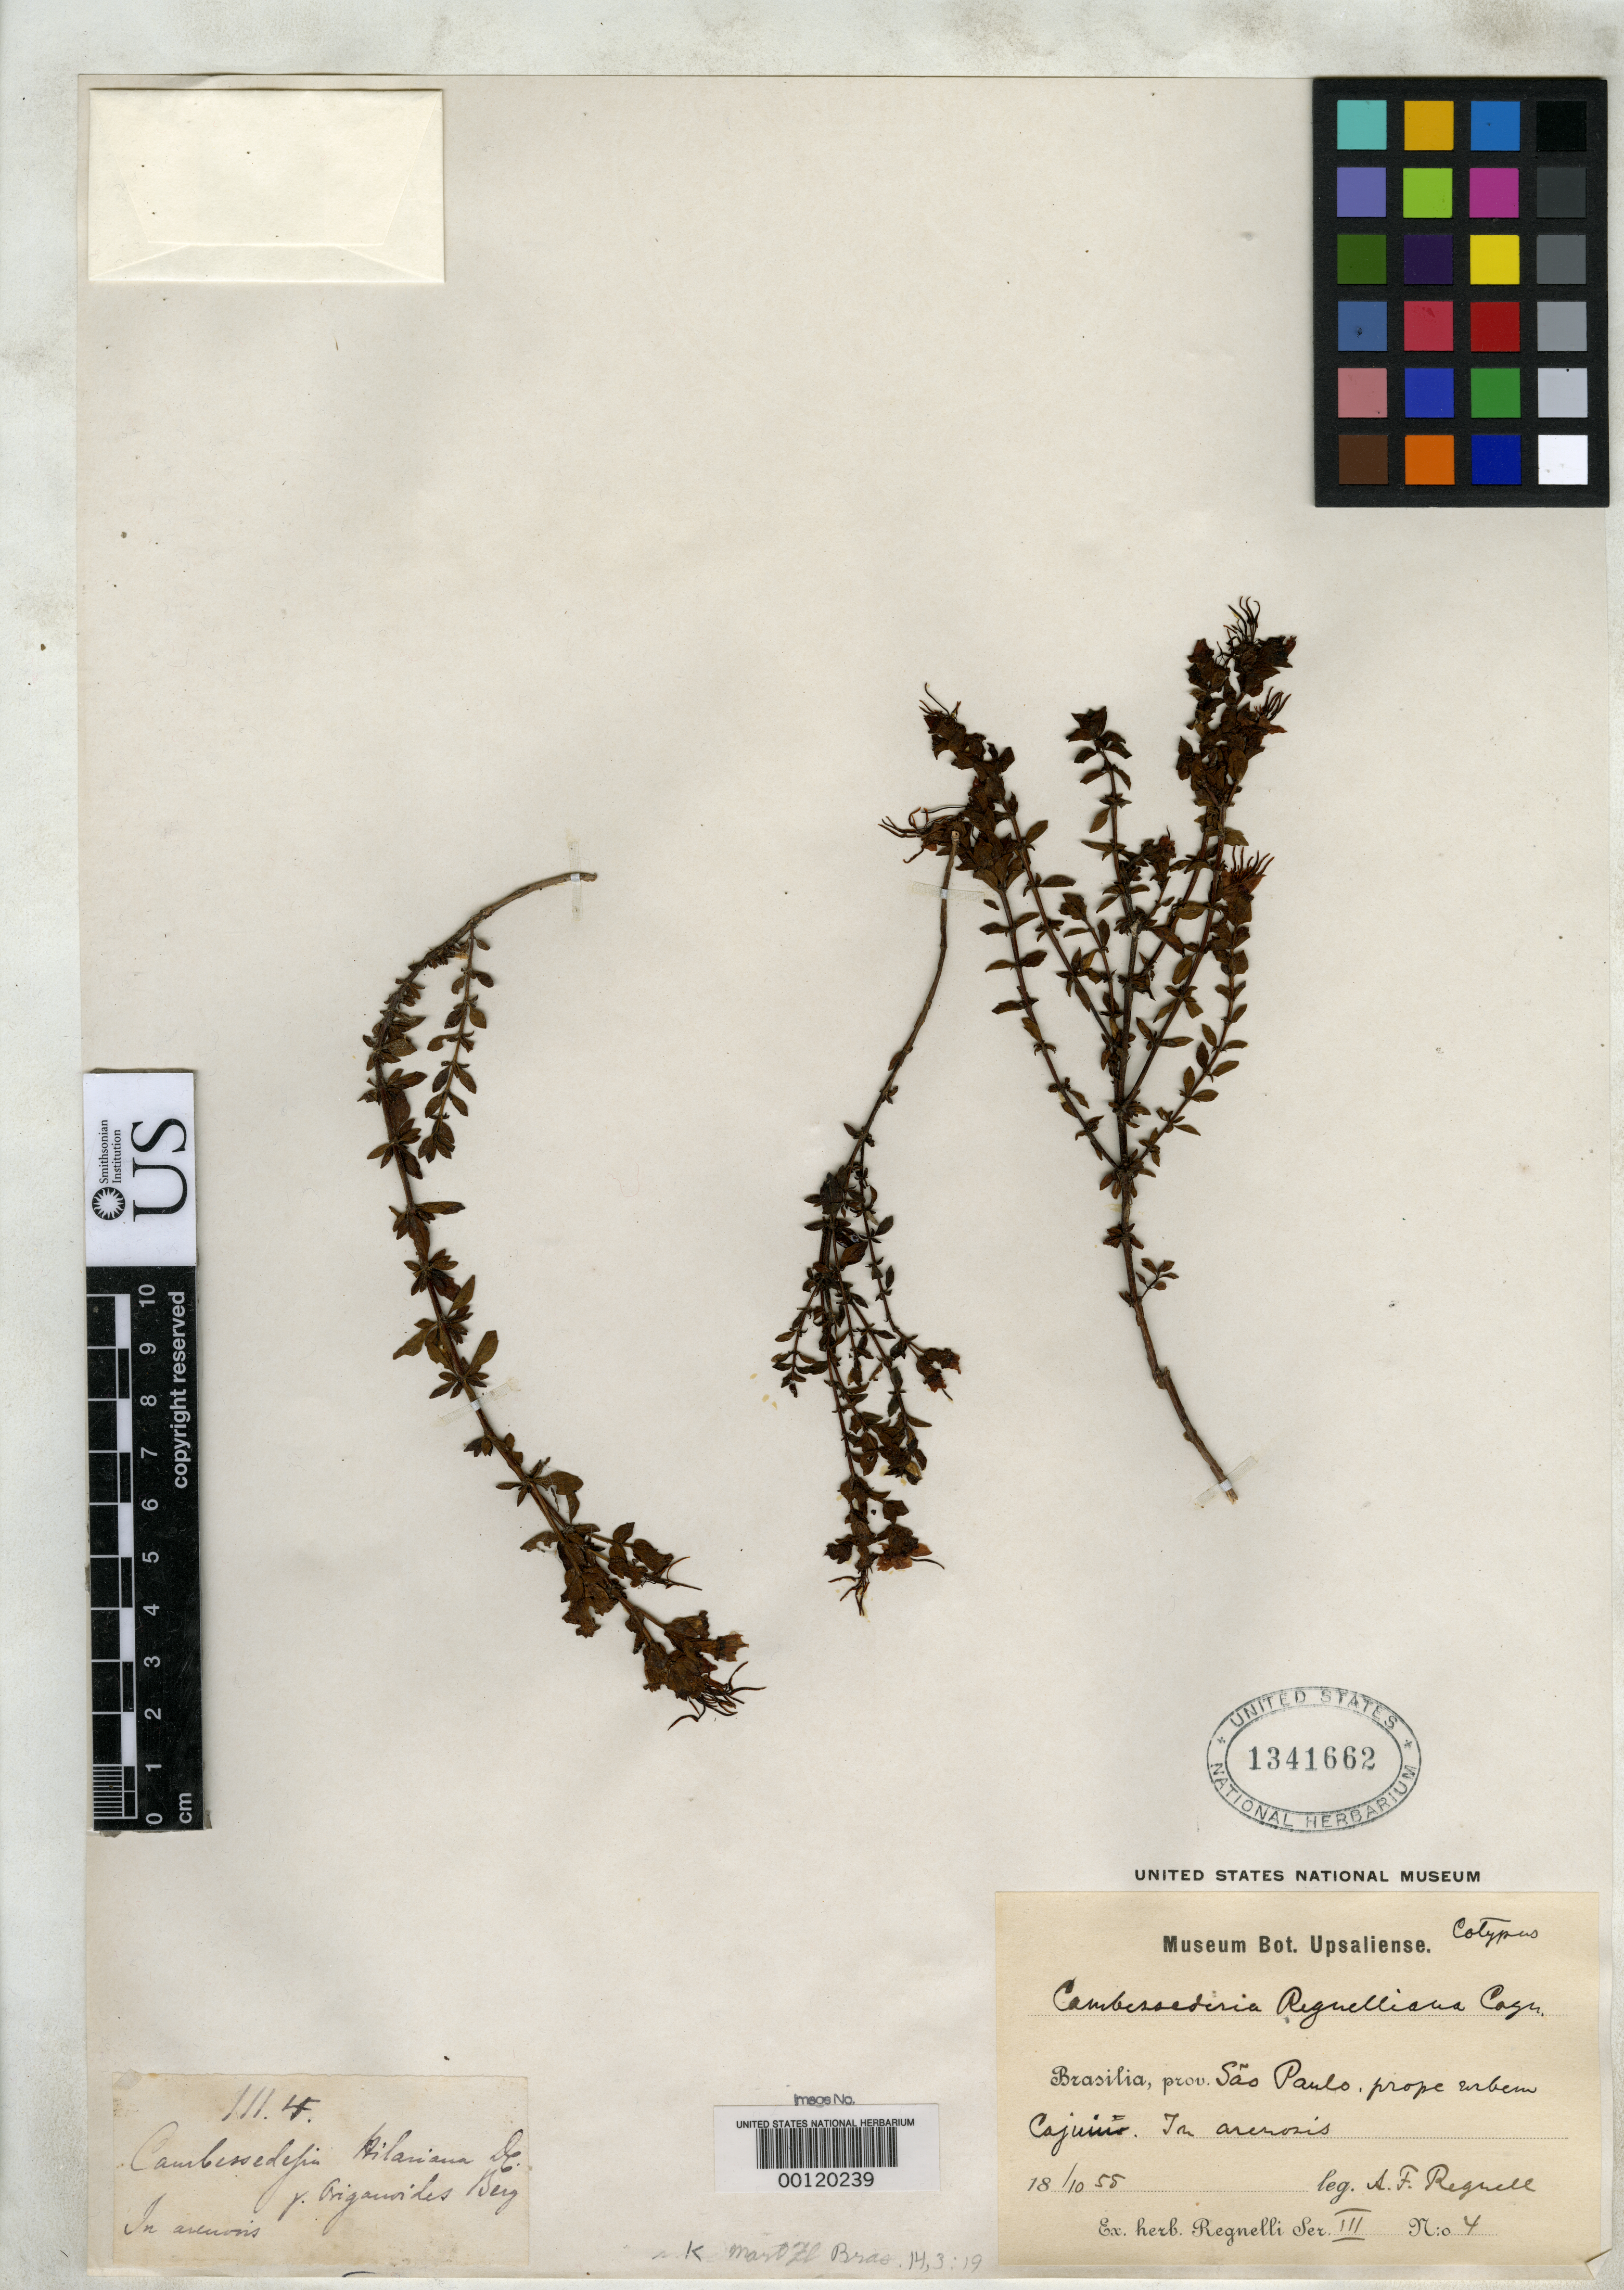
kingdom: Plantae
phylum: Tracheophyta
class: Magnoliopsida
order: Myrtales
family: Melastomataceae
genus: Cambessedesia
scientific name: Cambessedesia regnelliana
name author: Cogn. in Mart.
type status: Type Collection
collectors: A. F. Regnell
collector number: III 4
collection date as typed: Oct 1855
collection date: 1855-10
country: Brazil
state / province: São Paulo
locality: Prope urbem Cajuino.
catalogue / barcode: US 1341662